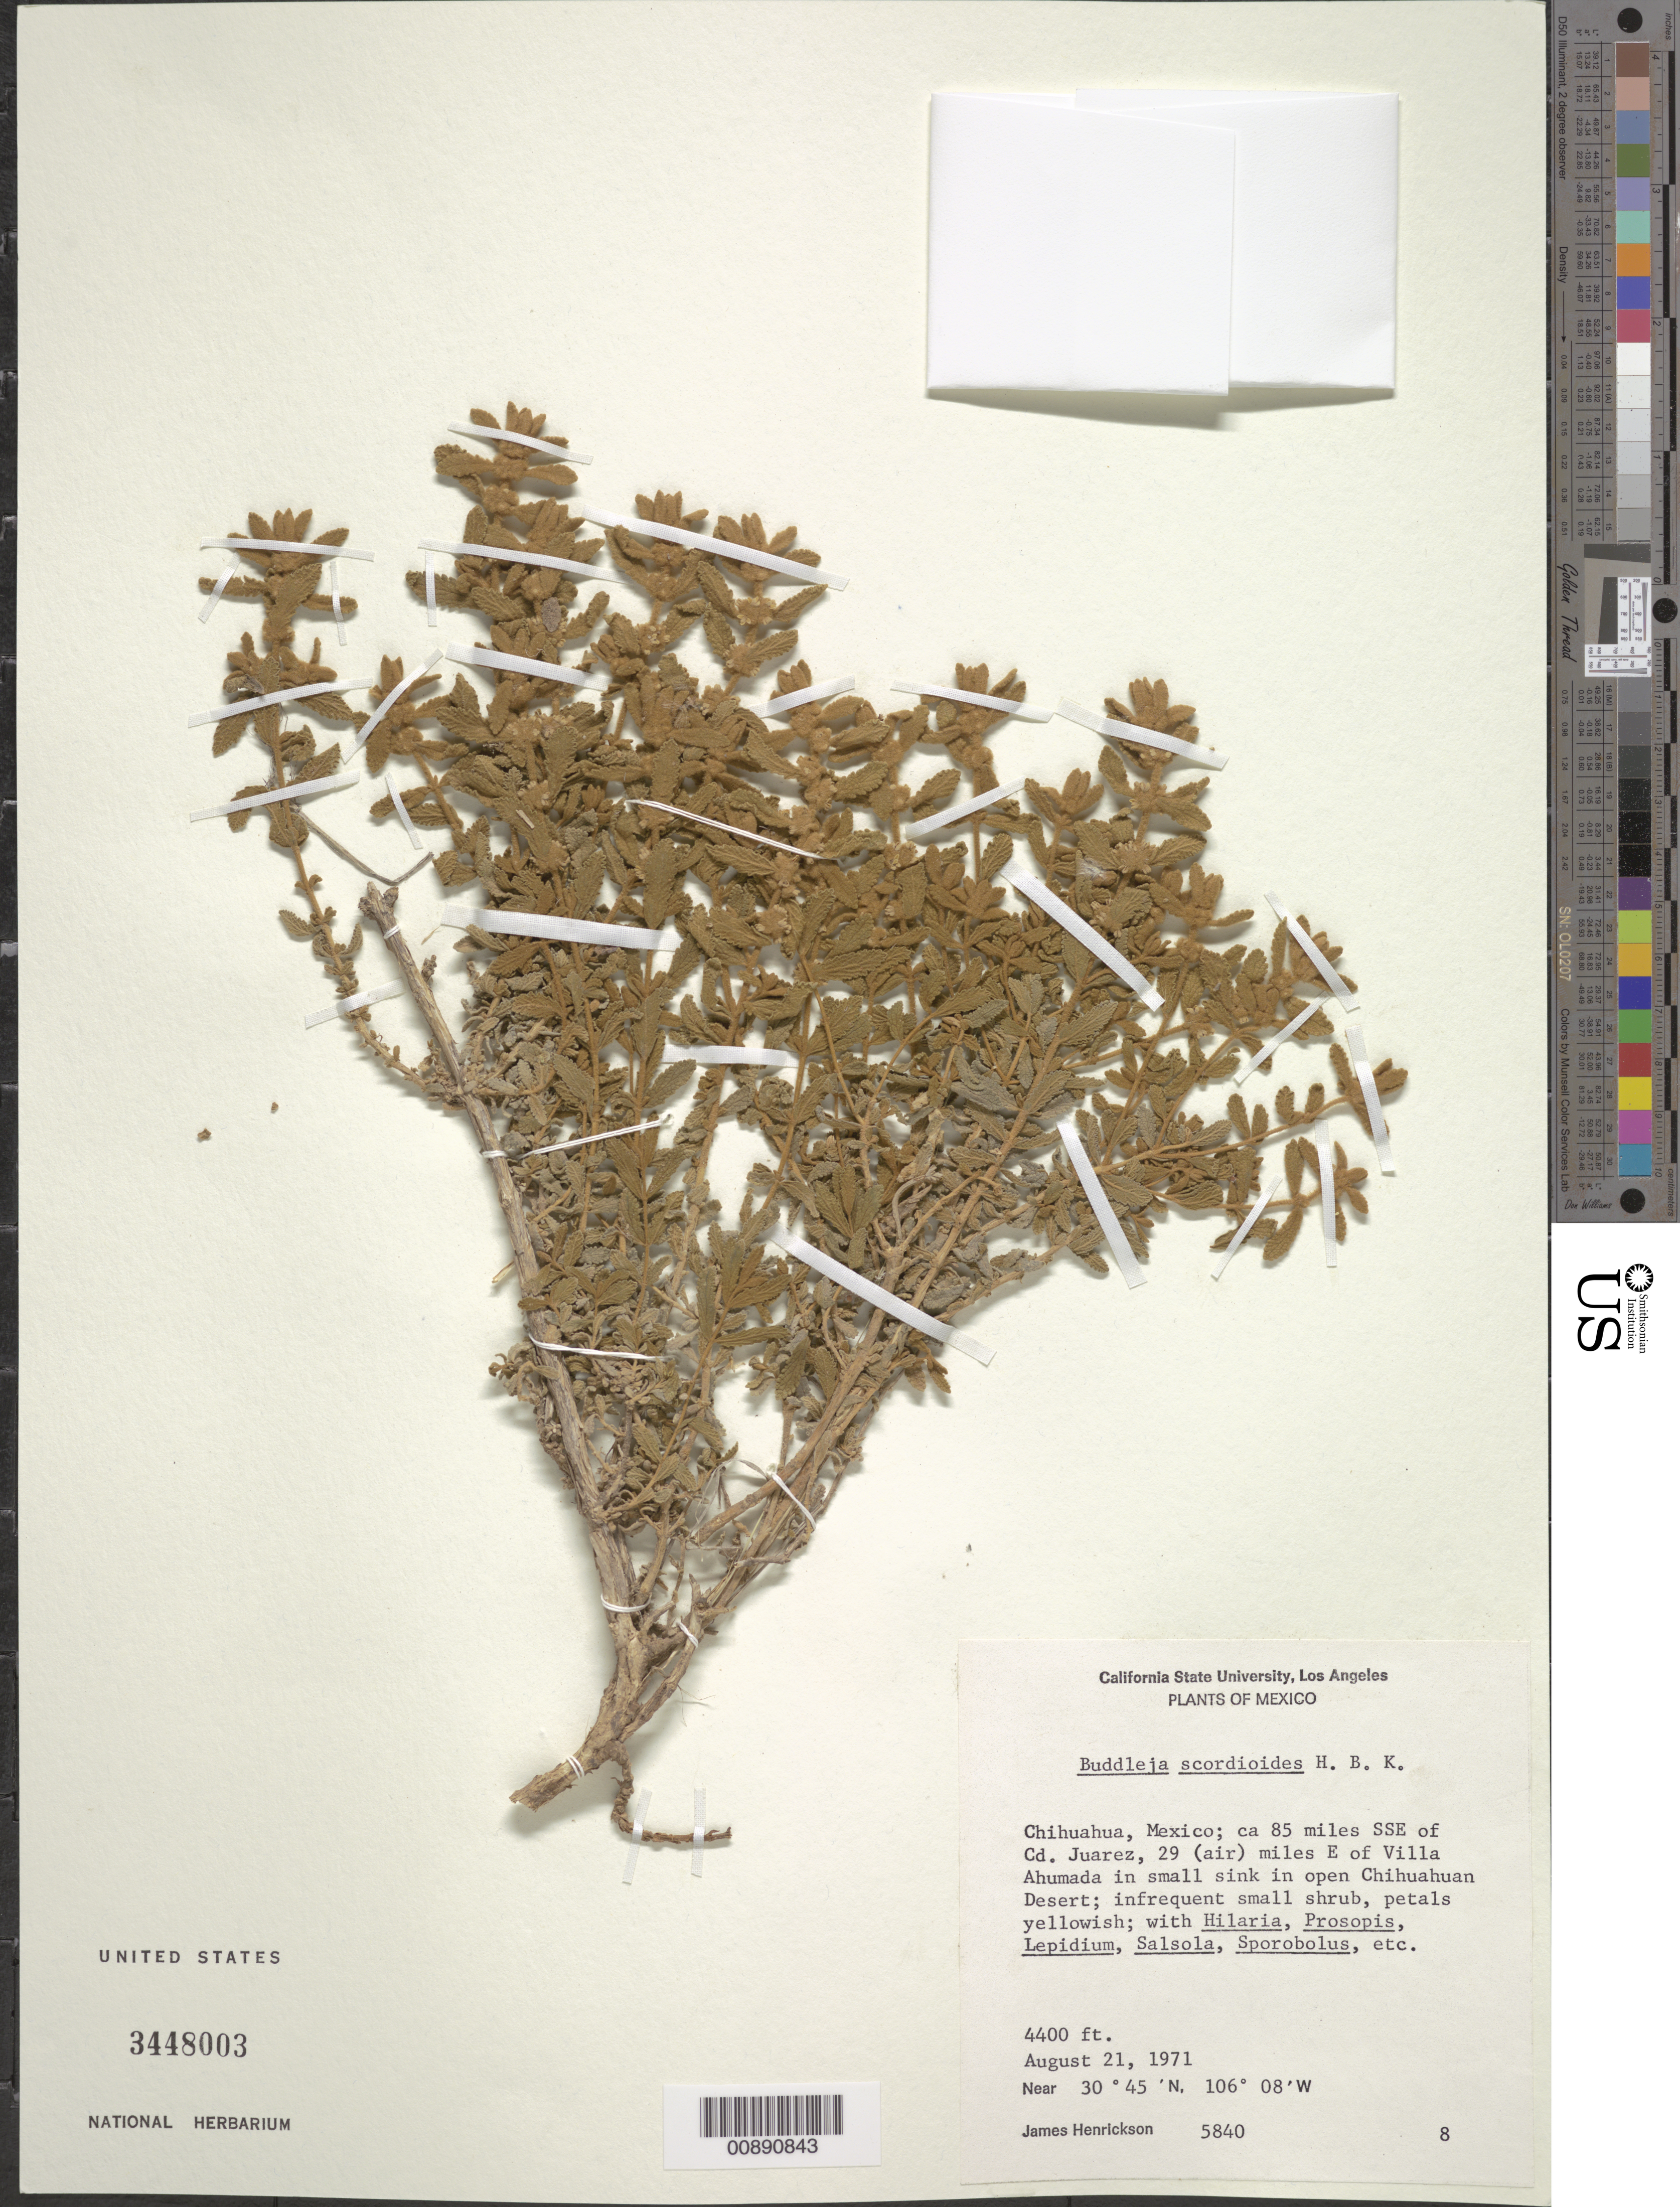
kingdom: Plantae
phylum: Tracheophyta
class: Magnoliopsida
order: Lamiales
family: Scrophulariaceae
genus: Buddleja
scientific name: Buddleja scordioides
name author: Kunth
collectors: J. Henrickson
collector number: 5840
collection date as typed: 21 Aug 1971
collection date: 1971-08-21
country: Mexico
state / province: Chihuahua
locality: ca. 85 miles SSE of Cd. Juárez, 29 (air) miles E of Villa Ahumada, Chihuahua.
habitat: In small sink in open Chihuahuan Desert; with Hilaria, Prosopis, Lepidium, Salsola, Sporobolus, etc.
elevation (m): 1341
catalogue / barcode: US 3448003